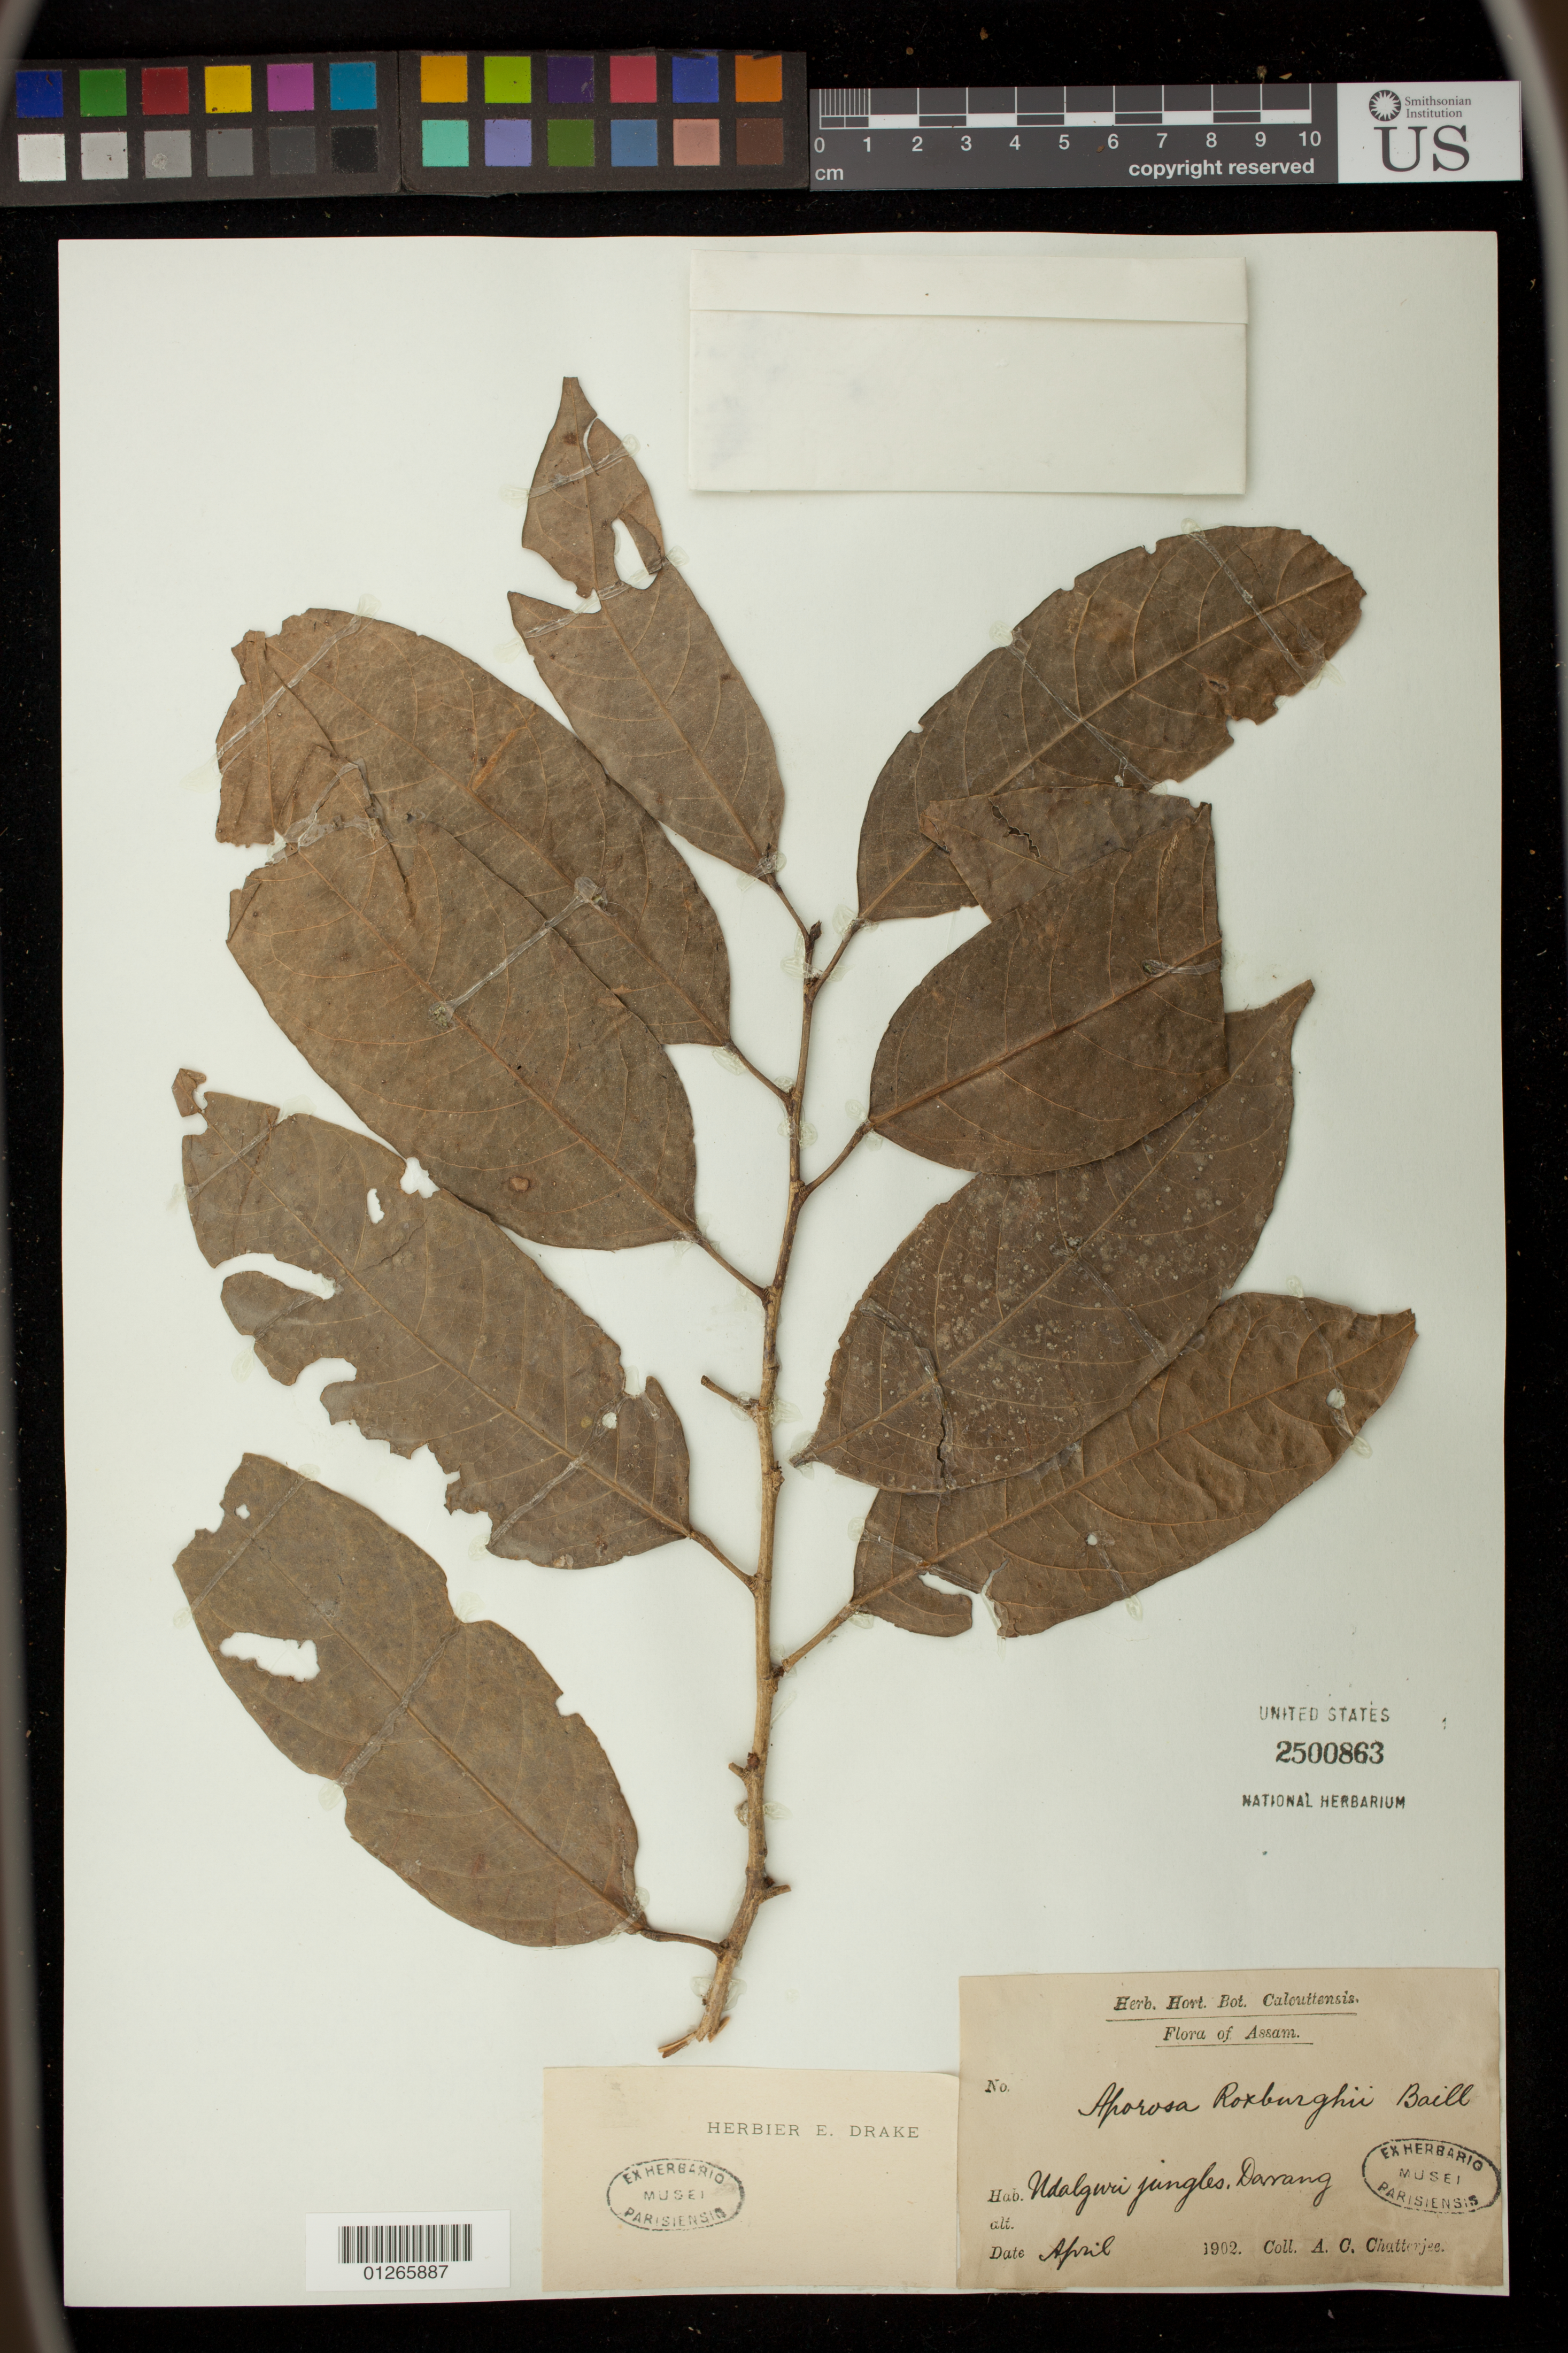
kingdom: Plantae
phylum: Tracheophyta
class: Magnoliopsida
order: Malpighiales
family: Phyllanthaceae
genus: Aporosa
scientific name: Aporosa octandra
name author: (Buch.-Ham. & D. Don) Vickery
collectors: A. Chatterjee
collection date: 1902-04-01/1902-04-30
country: India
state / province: Assam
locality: Assam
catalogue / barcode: US 2500863